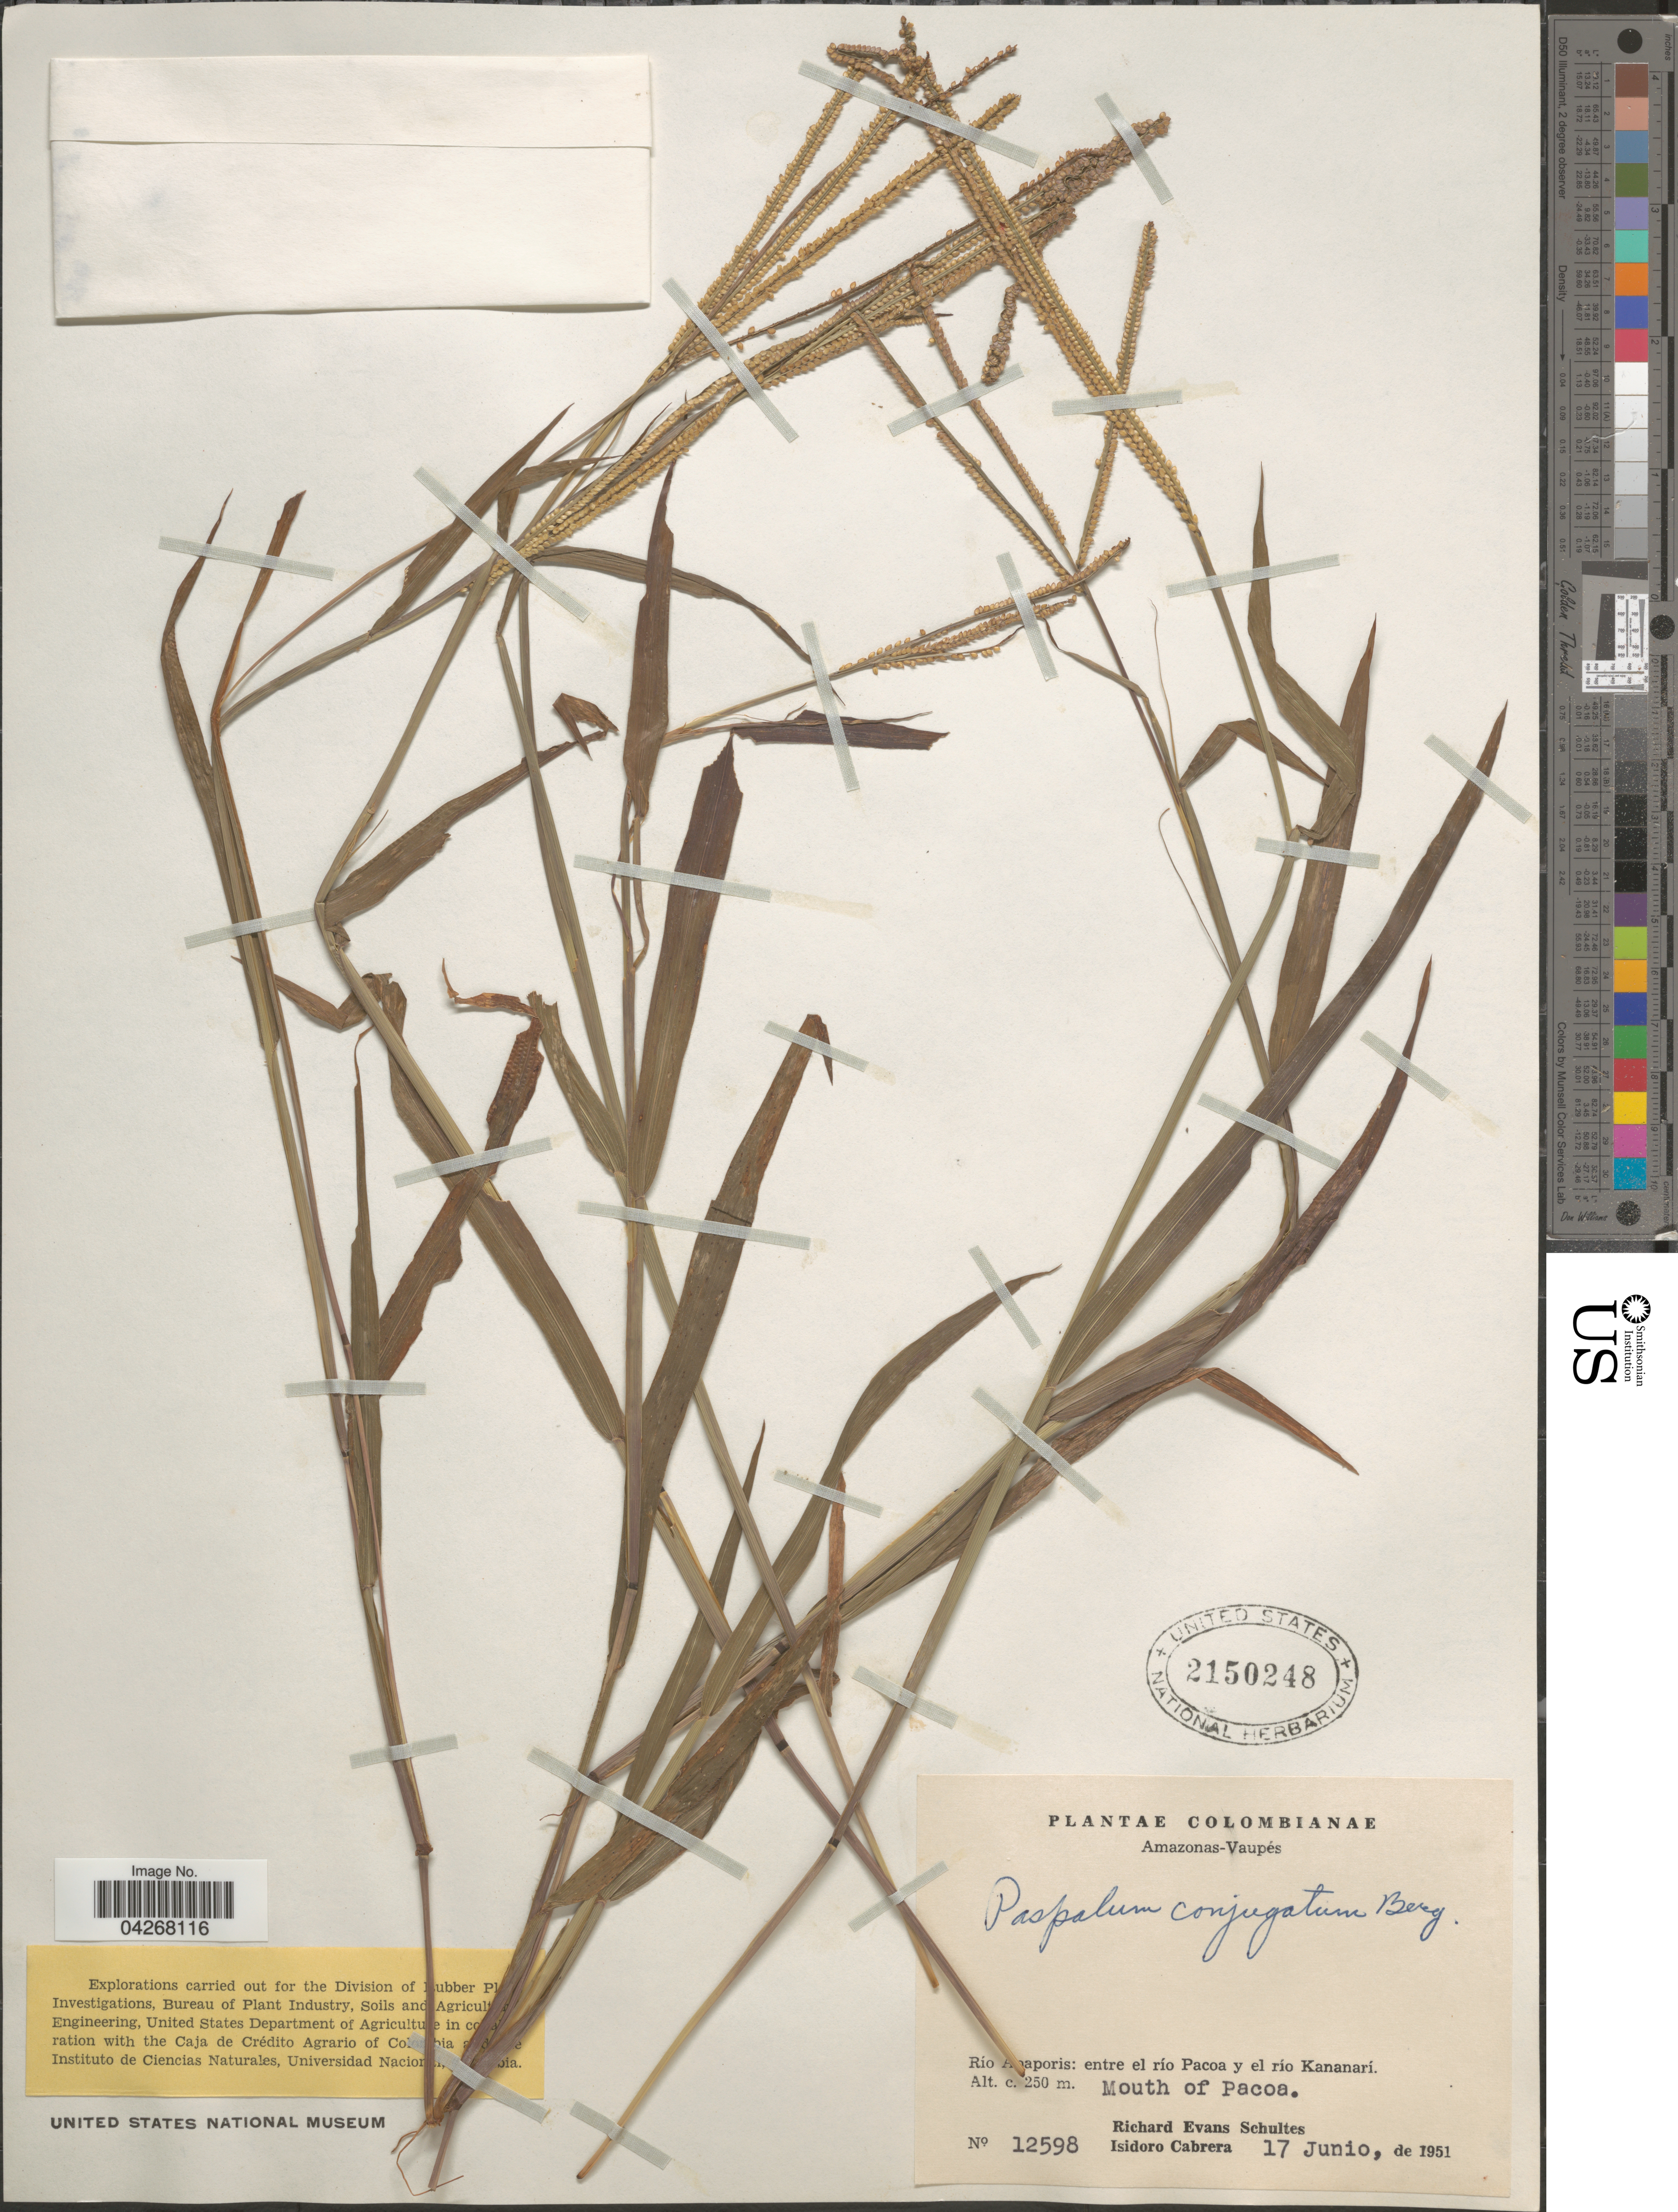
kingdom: Plantae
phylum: Tracheophyta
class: Liliopsida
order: Poales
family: Poaceae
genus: Paspalum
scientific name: Paspalum conjugatum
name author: P.J. Bergius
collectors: R. E. Schultes & I. Cabrera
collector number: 12598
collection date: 1951-06-17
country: Colombia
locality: Amazonas-Vaupés. Río Apaporis: entre el río Pacoa y el río Kananarí. Mouth of Pacoa.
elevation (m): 250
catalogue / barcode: US 2150248